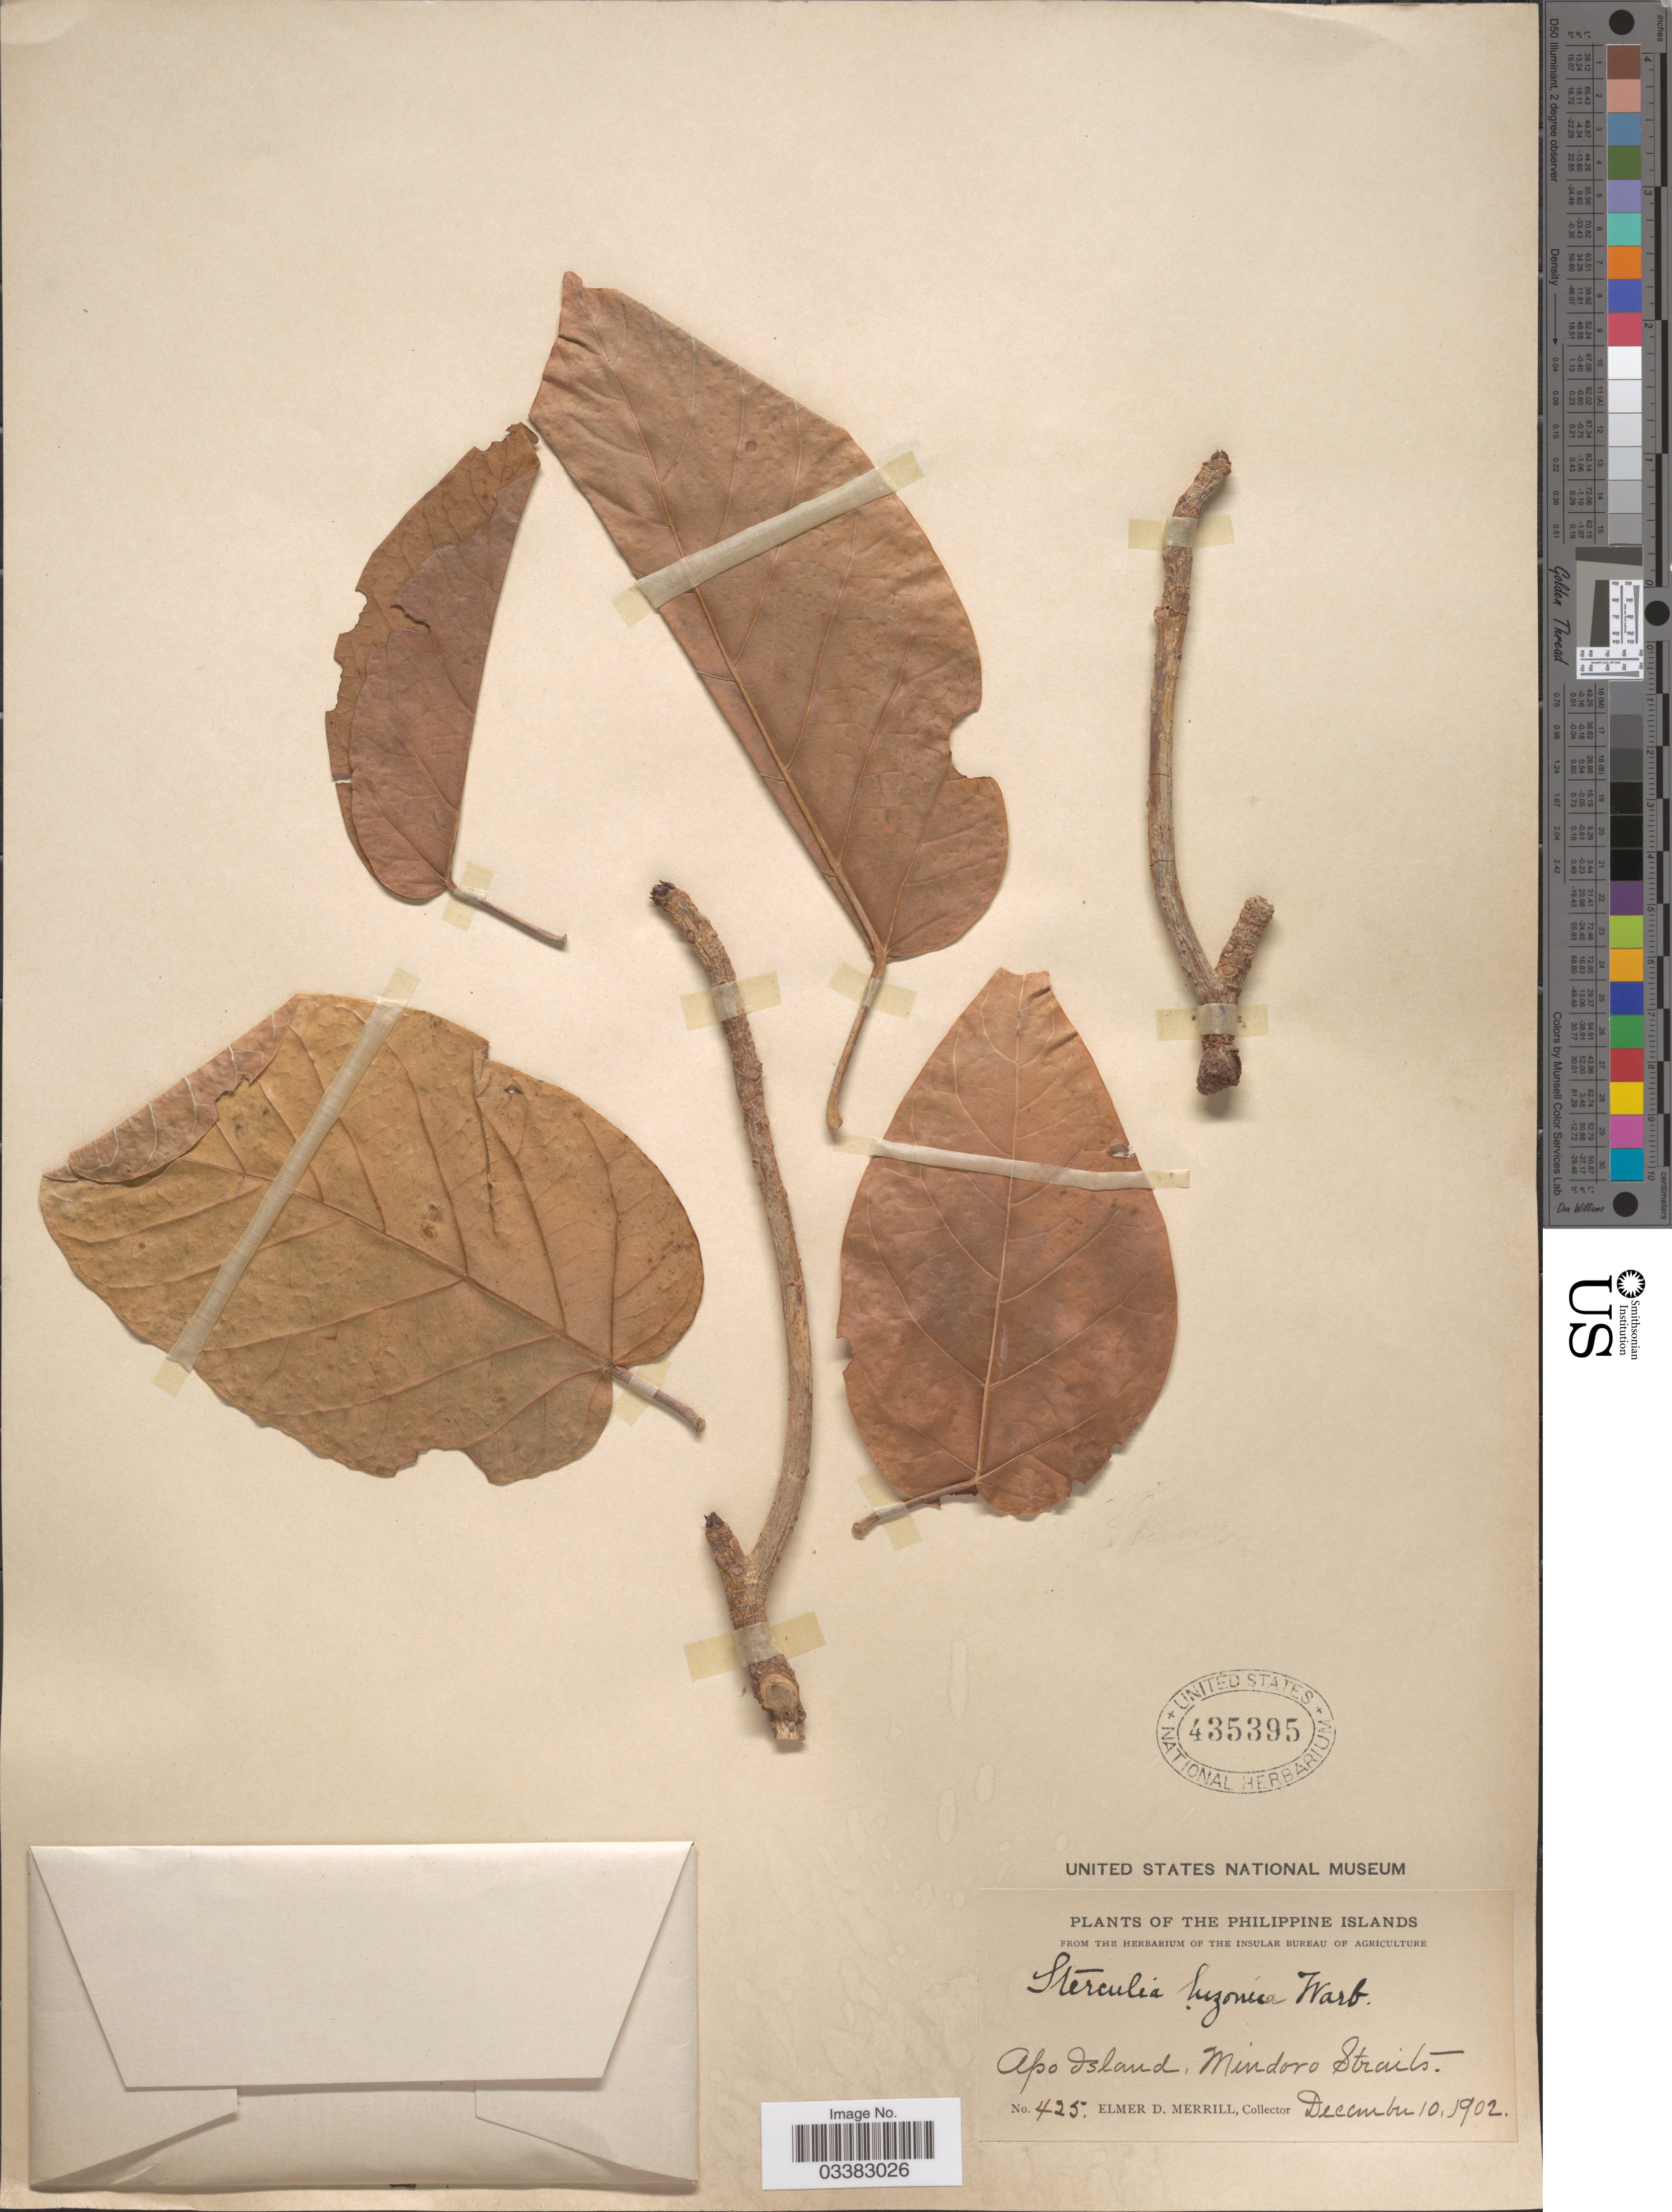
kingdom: Plantae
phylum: Tracheophyta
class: Magnoliopsida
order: Malvales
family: Malvaceae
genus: Sterculia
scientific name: Sterculia luzonica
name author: Warb.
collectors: E. D. Merrill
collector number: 425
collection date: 1902-12-10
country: Philippines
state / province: Mimaropa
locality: The Philippine Islands, Apo Island, Mindoro Straits.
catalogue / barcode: US 435395